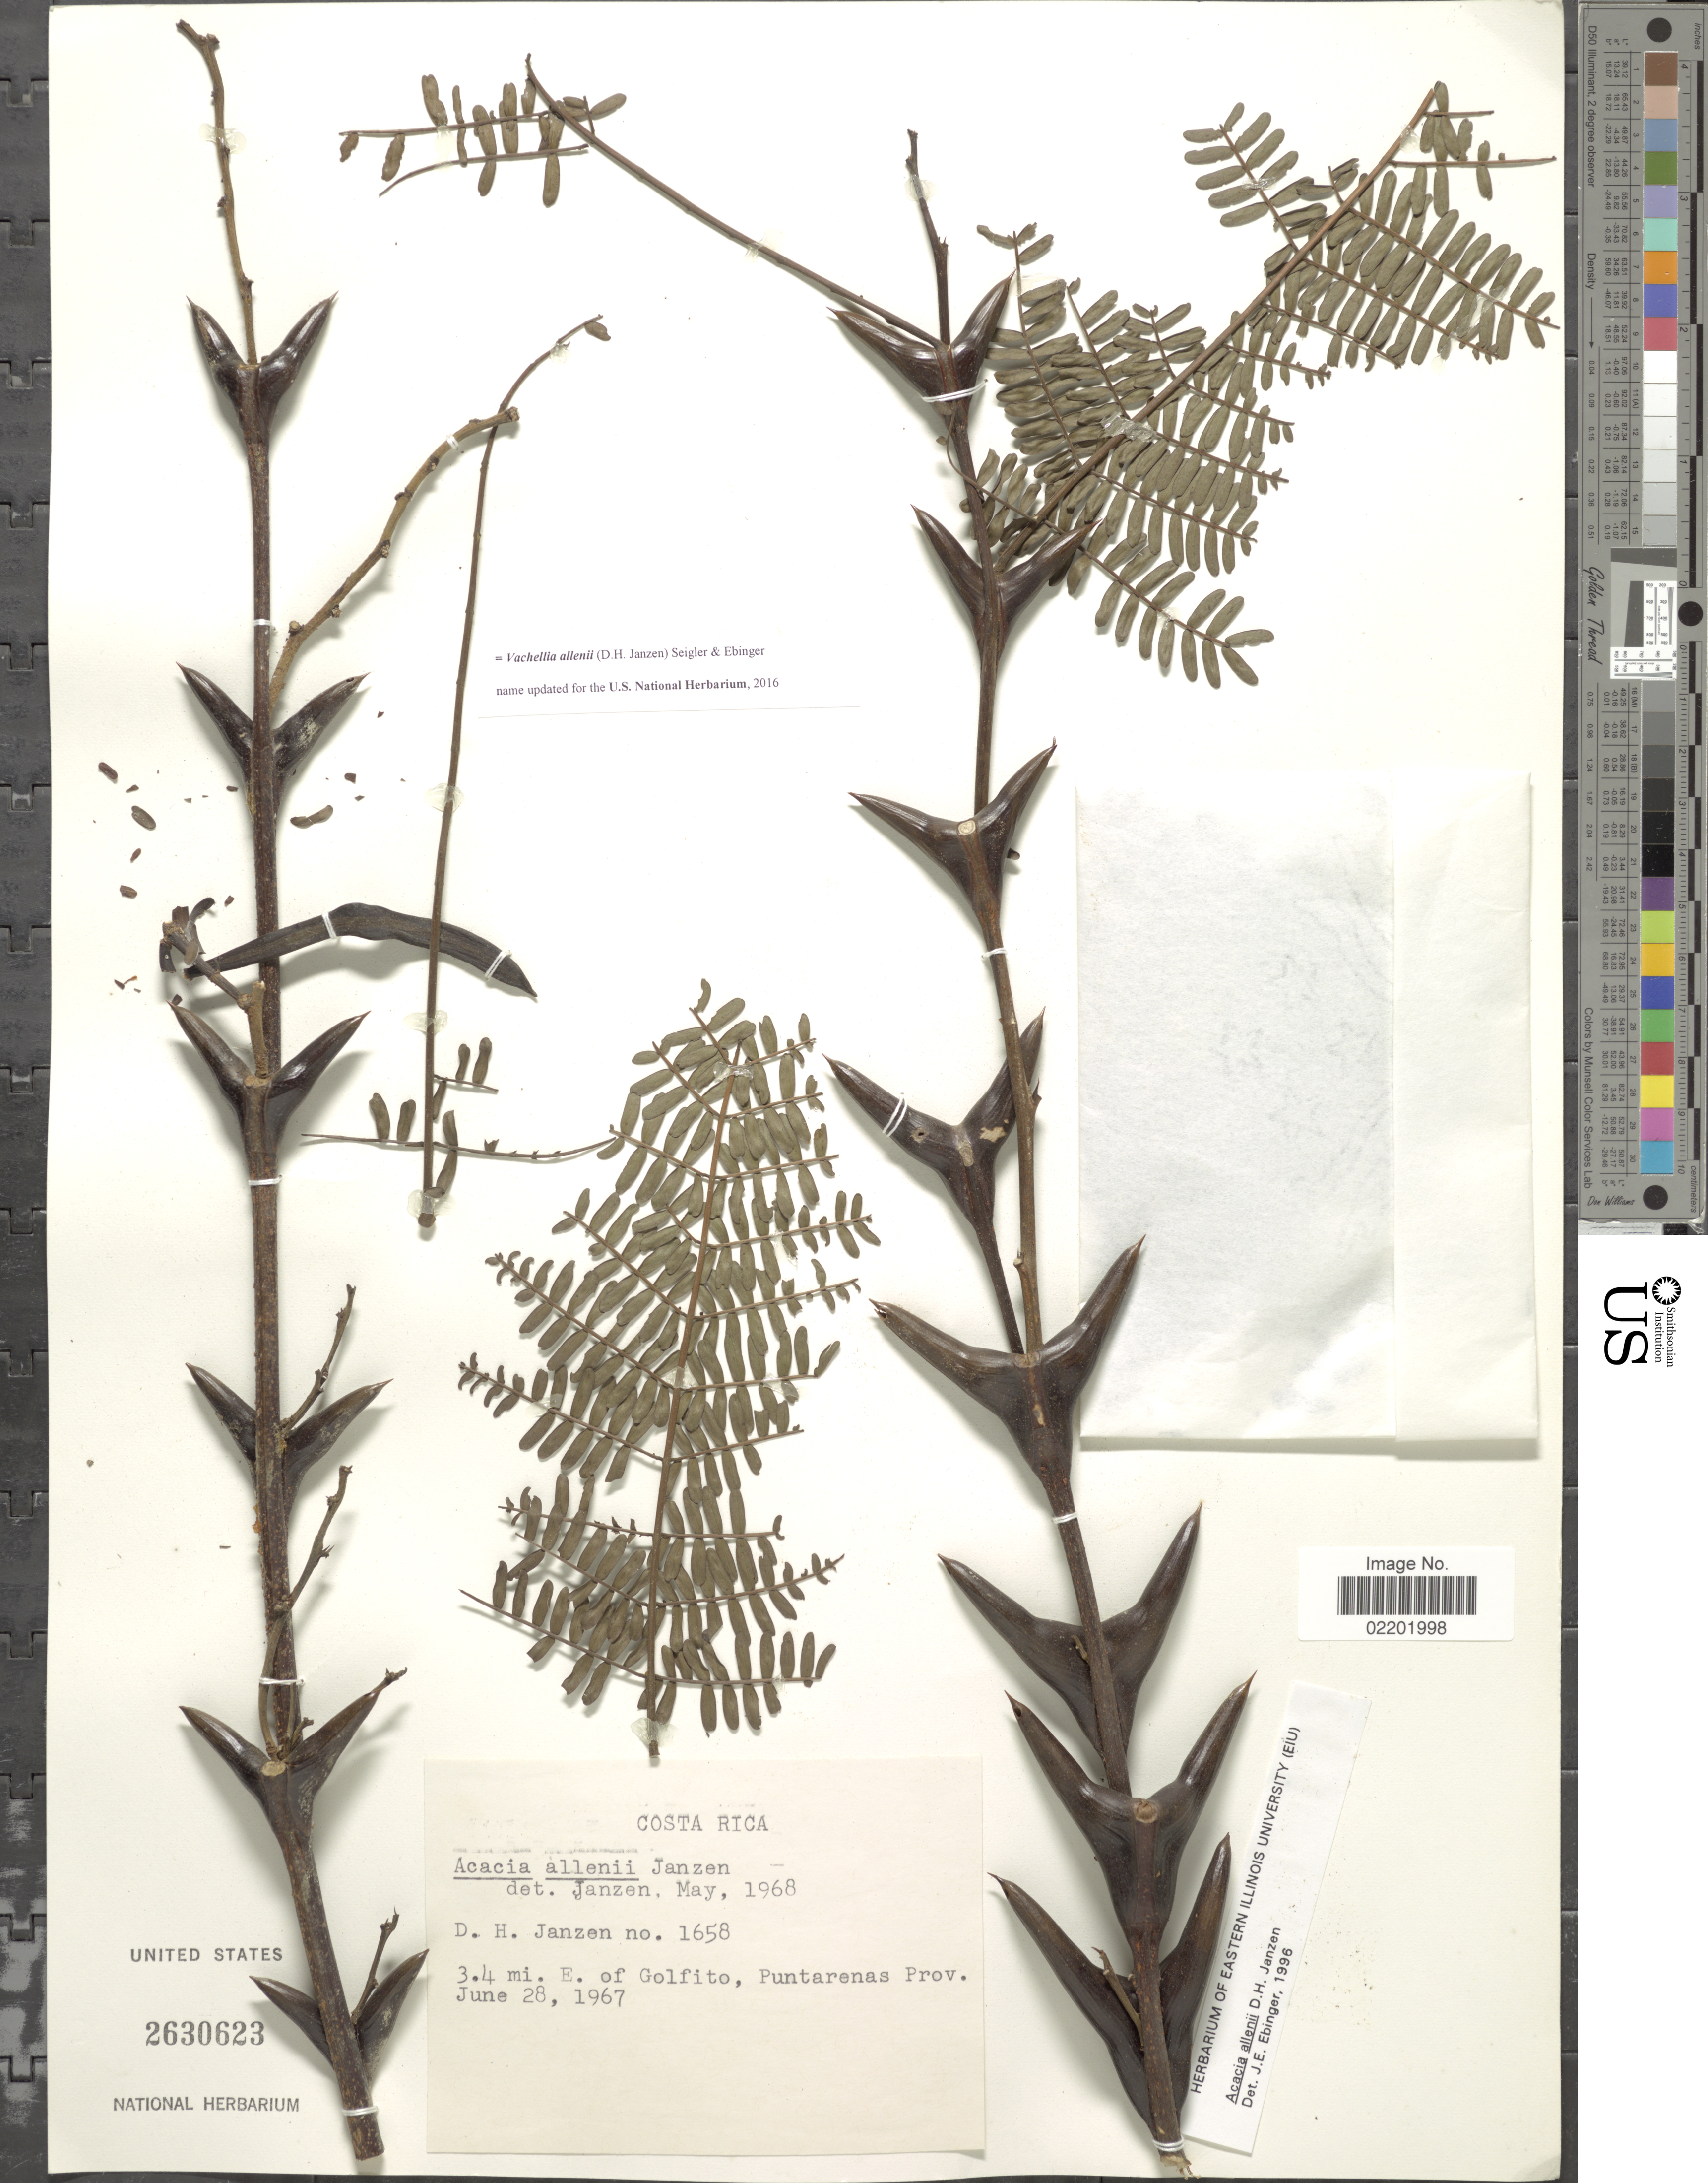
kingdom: Plantae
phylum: Tracheophyta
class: Magnoliopsida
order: Fabales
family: Fabaceae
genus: Vachellia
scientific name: Vachellia allenii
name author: (D.H. Janzen) Seigler & Ebinger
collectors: D. Janzen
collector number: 1658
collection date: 1967-06-28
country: Costa Rica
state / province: Puntarenas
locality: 3.4 mi E of Golfito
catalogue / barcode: US 2630623